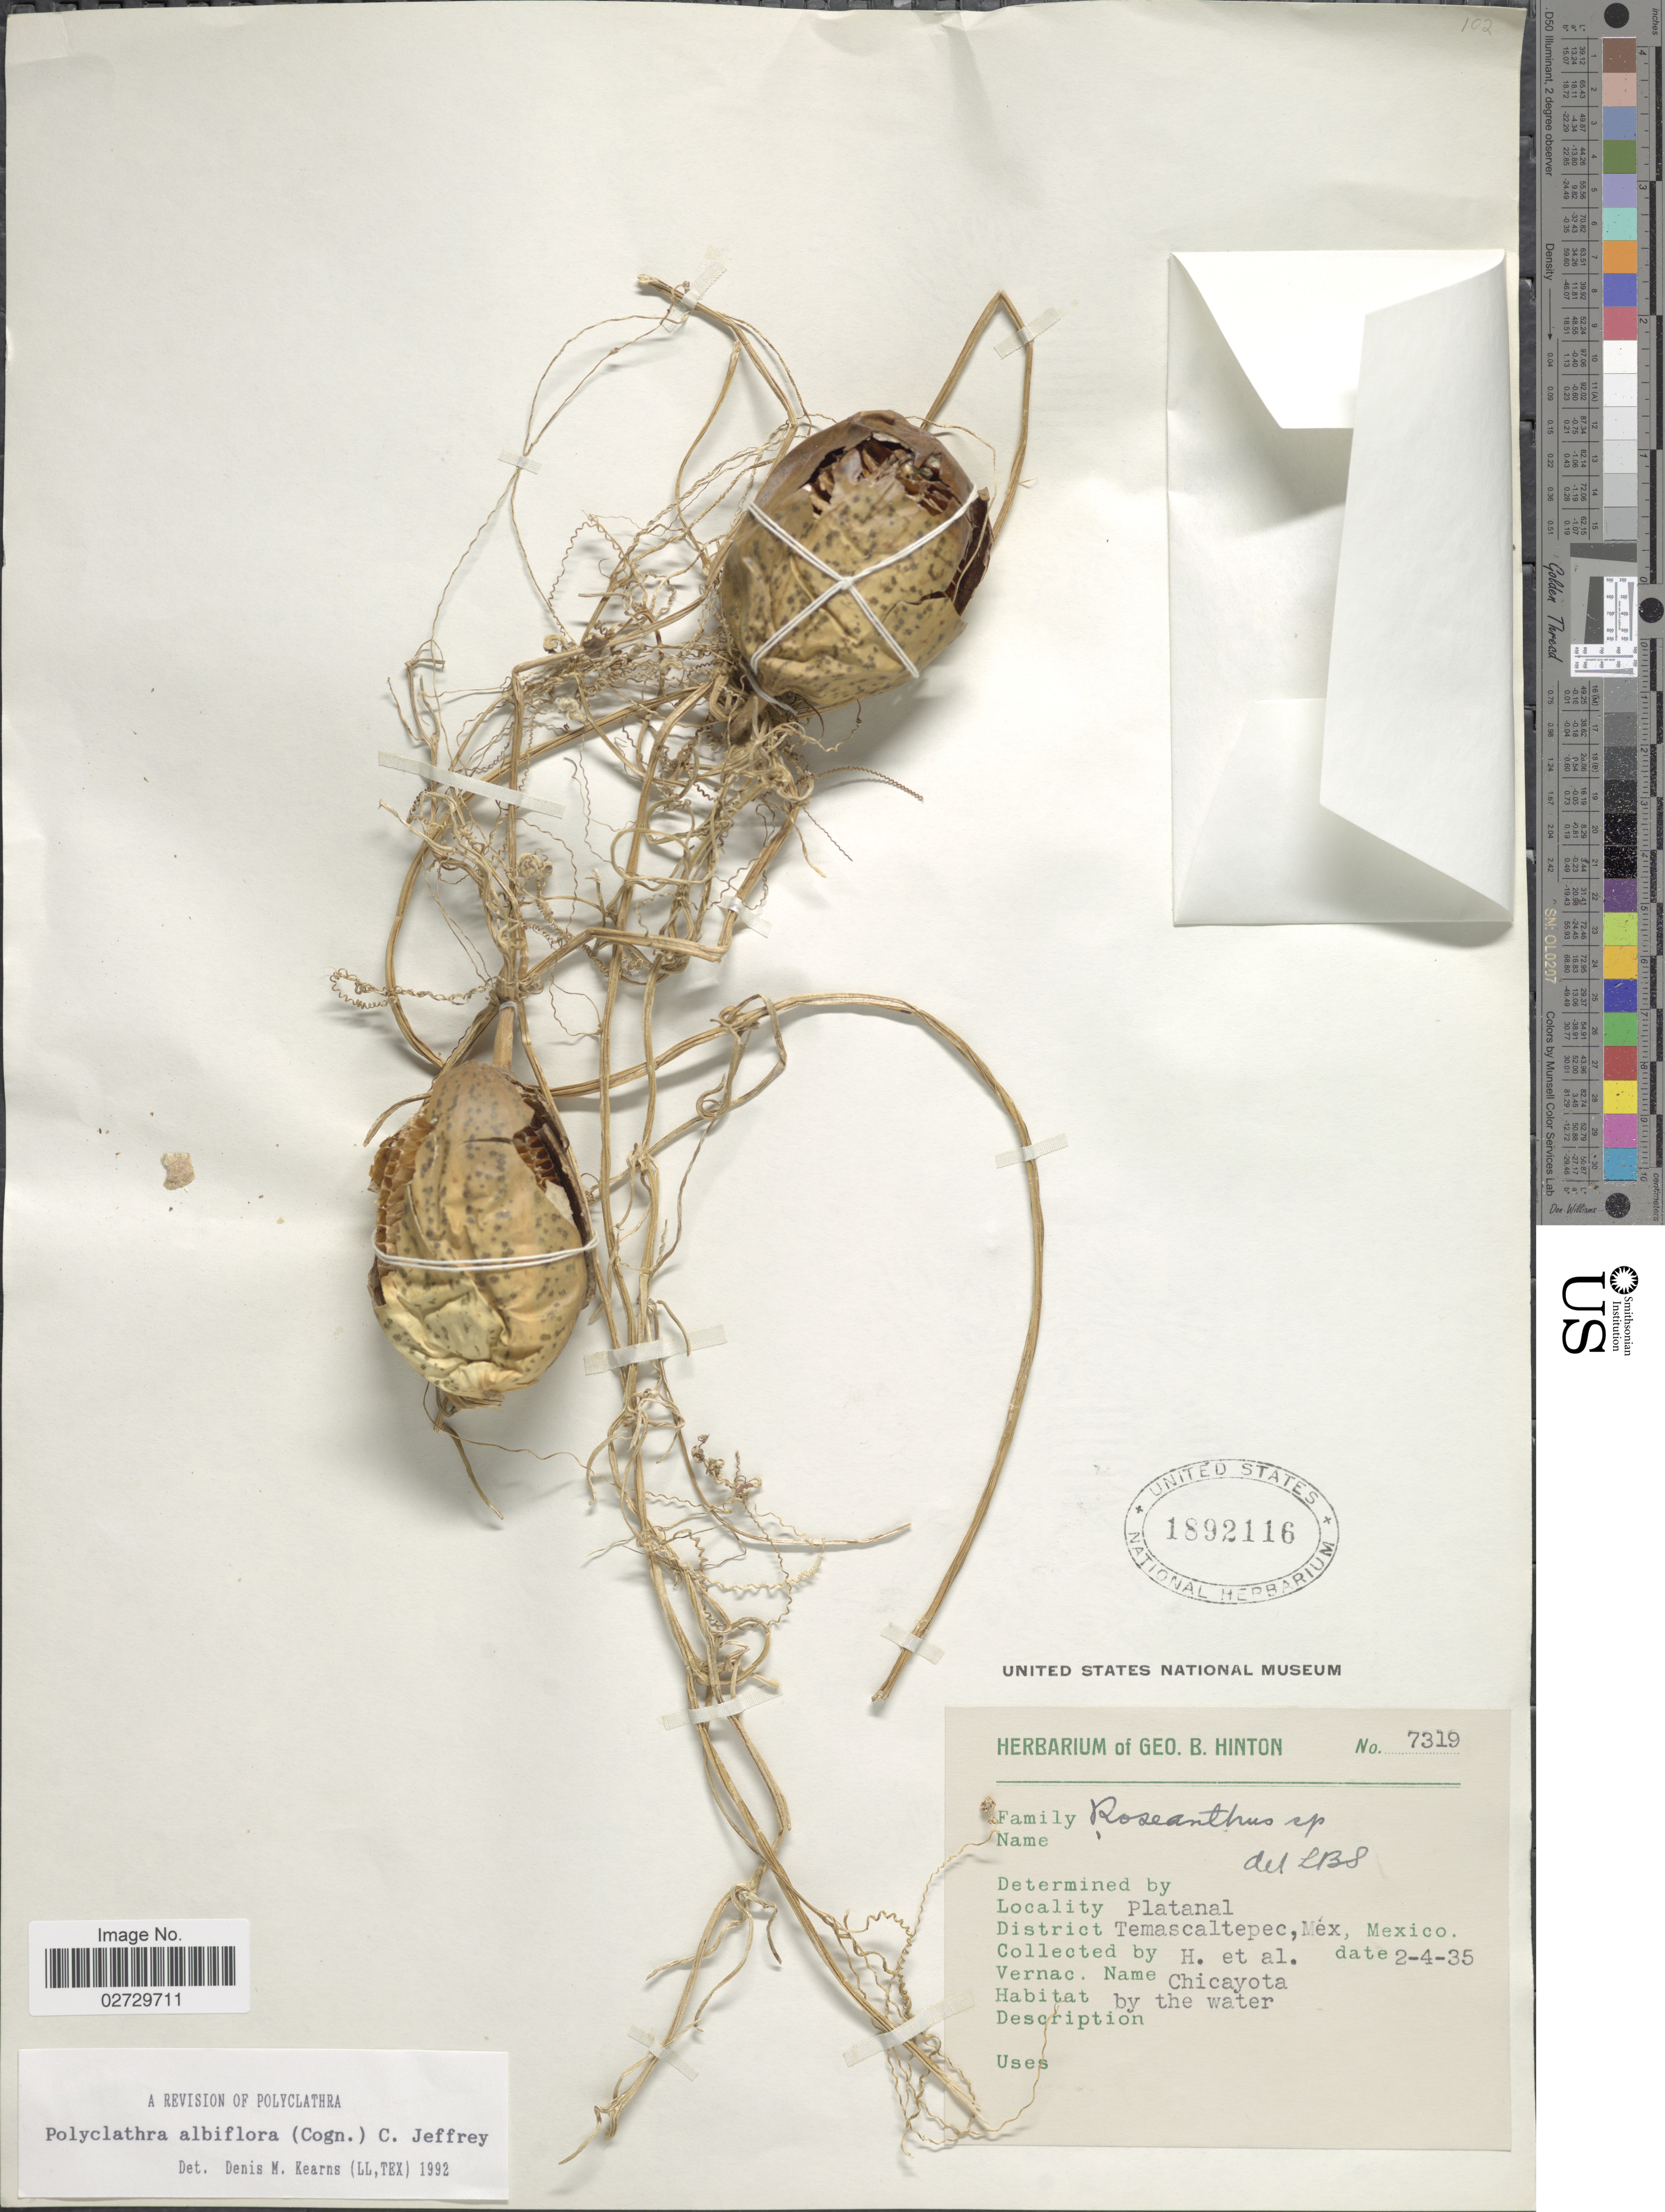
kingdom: Plantae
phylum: Tracheophyta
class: Magnoliopsida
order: Cucurbitales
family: Cucurbitaceae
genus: Polyclathra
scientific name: Polyclathra albiflora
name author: (Cogn.) C. Jeffrey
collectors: G. B. Hinton & et al.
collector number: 7319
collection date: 1935-02-04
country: Mexico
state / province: México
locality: Plantanal, District Temascaltepec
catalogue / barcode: US 1892116